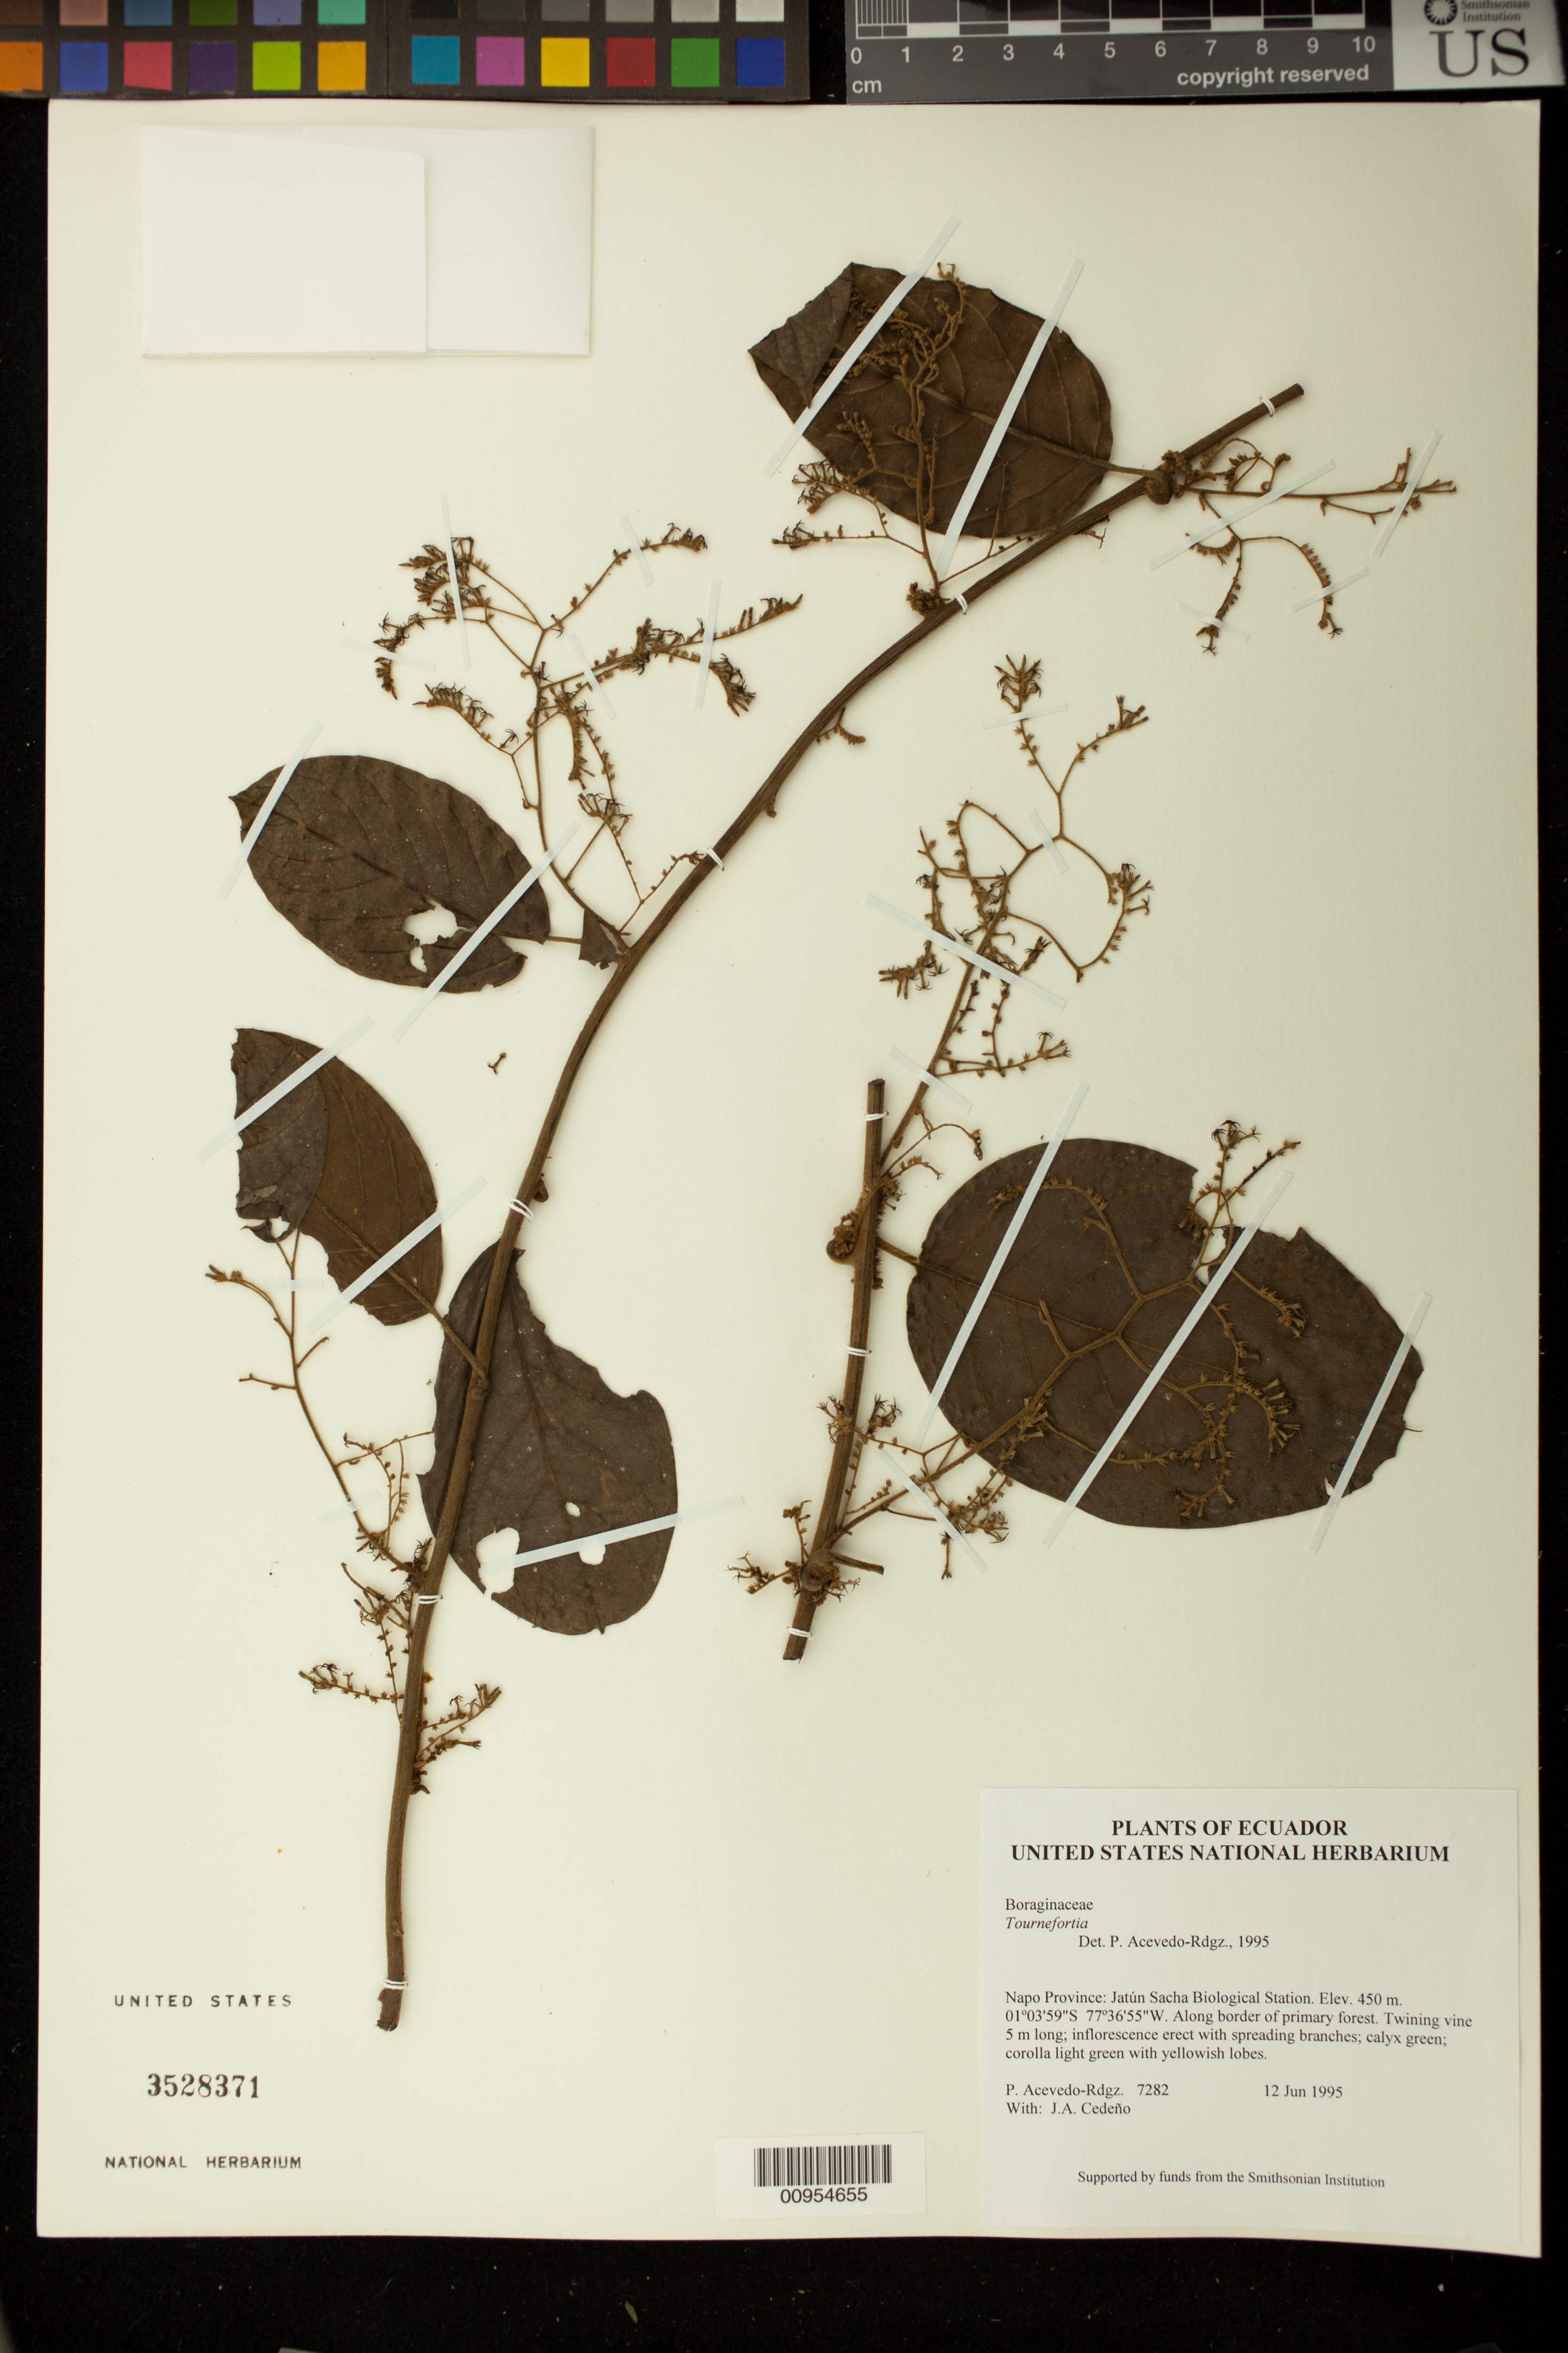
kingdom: Plantae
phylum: Tracheophyta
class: Magnoliopsida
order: Boraginales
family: Heliotropiaceae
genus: Tournefortia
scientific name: Tournefortia sp.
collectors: P. Acevedo-Rodr. & J. A. Cedeño M.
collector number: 7282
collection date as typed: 12 Jun 1995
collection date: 1995-06-12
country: Ecuador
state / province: Napo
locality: Napo Province: Jatún Sacha Biological Station.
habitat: Along border of primary forest.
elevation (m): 450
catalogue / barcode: US 3528371